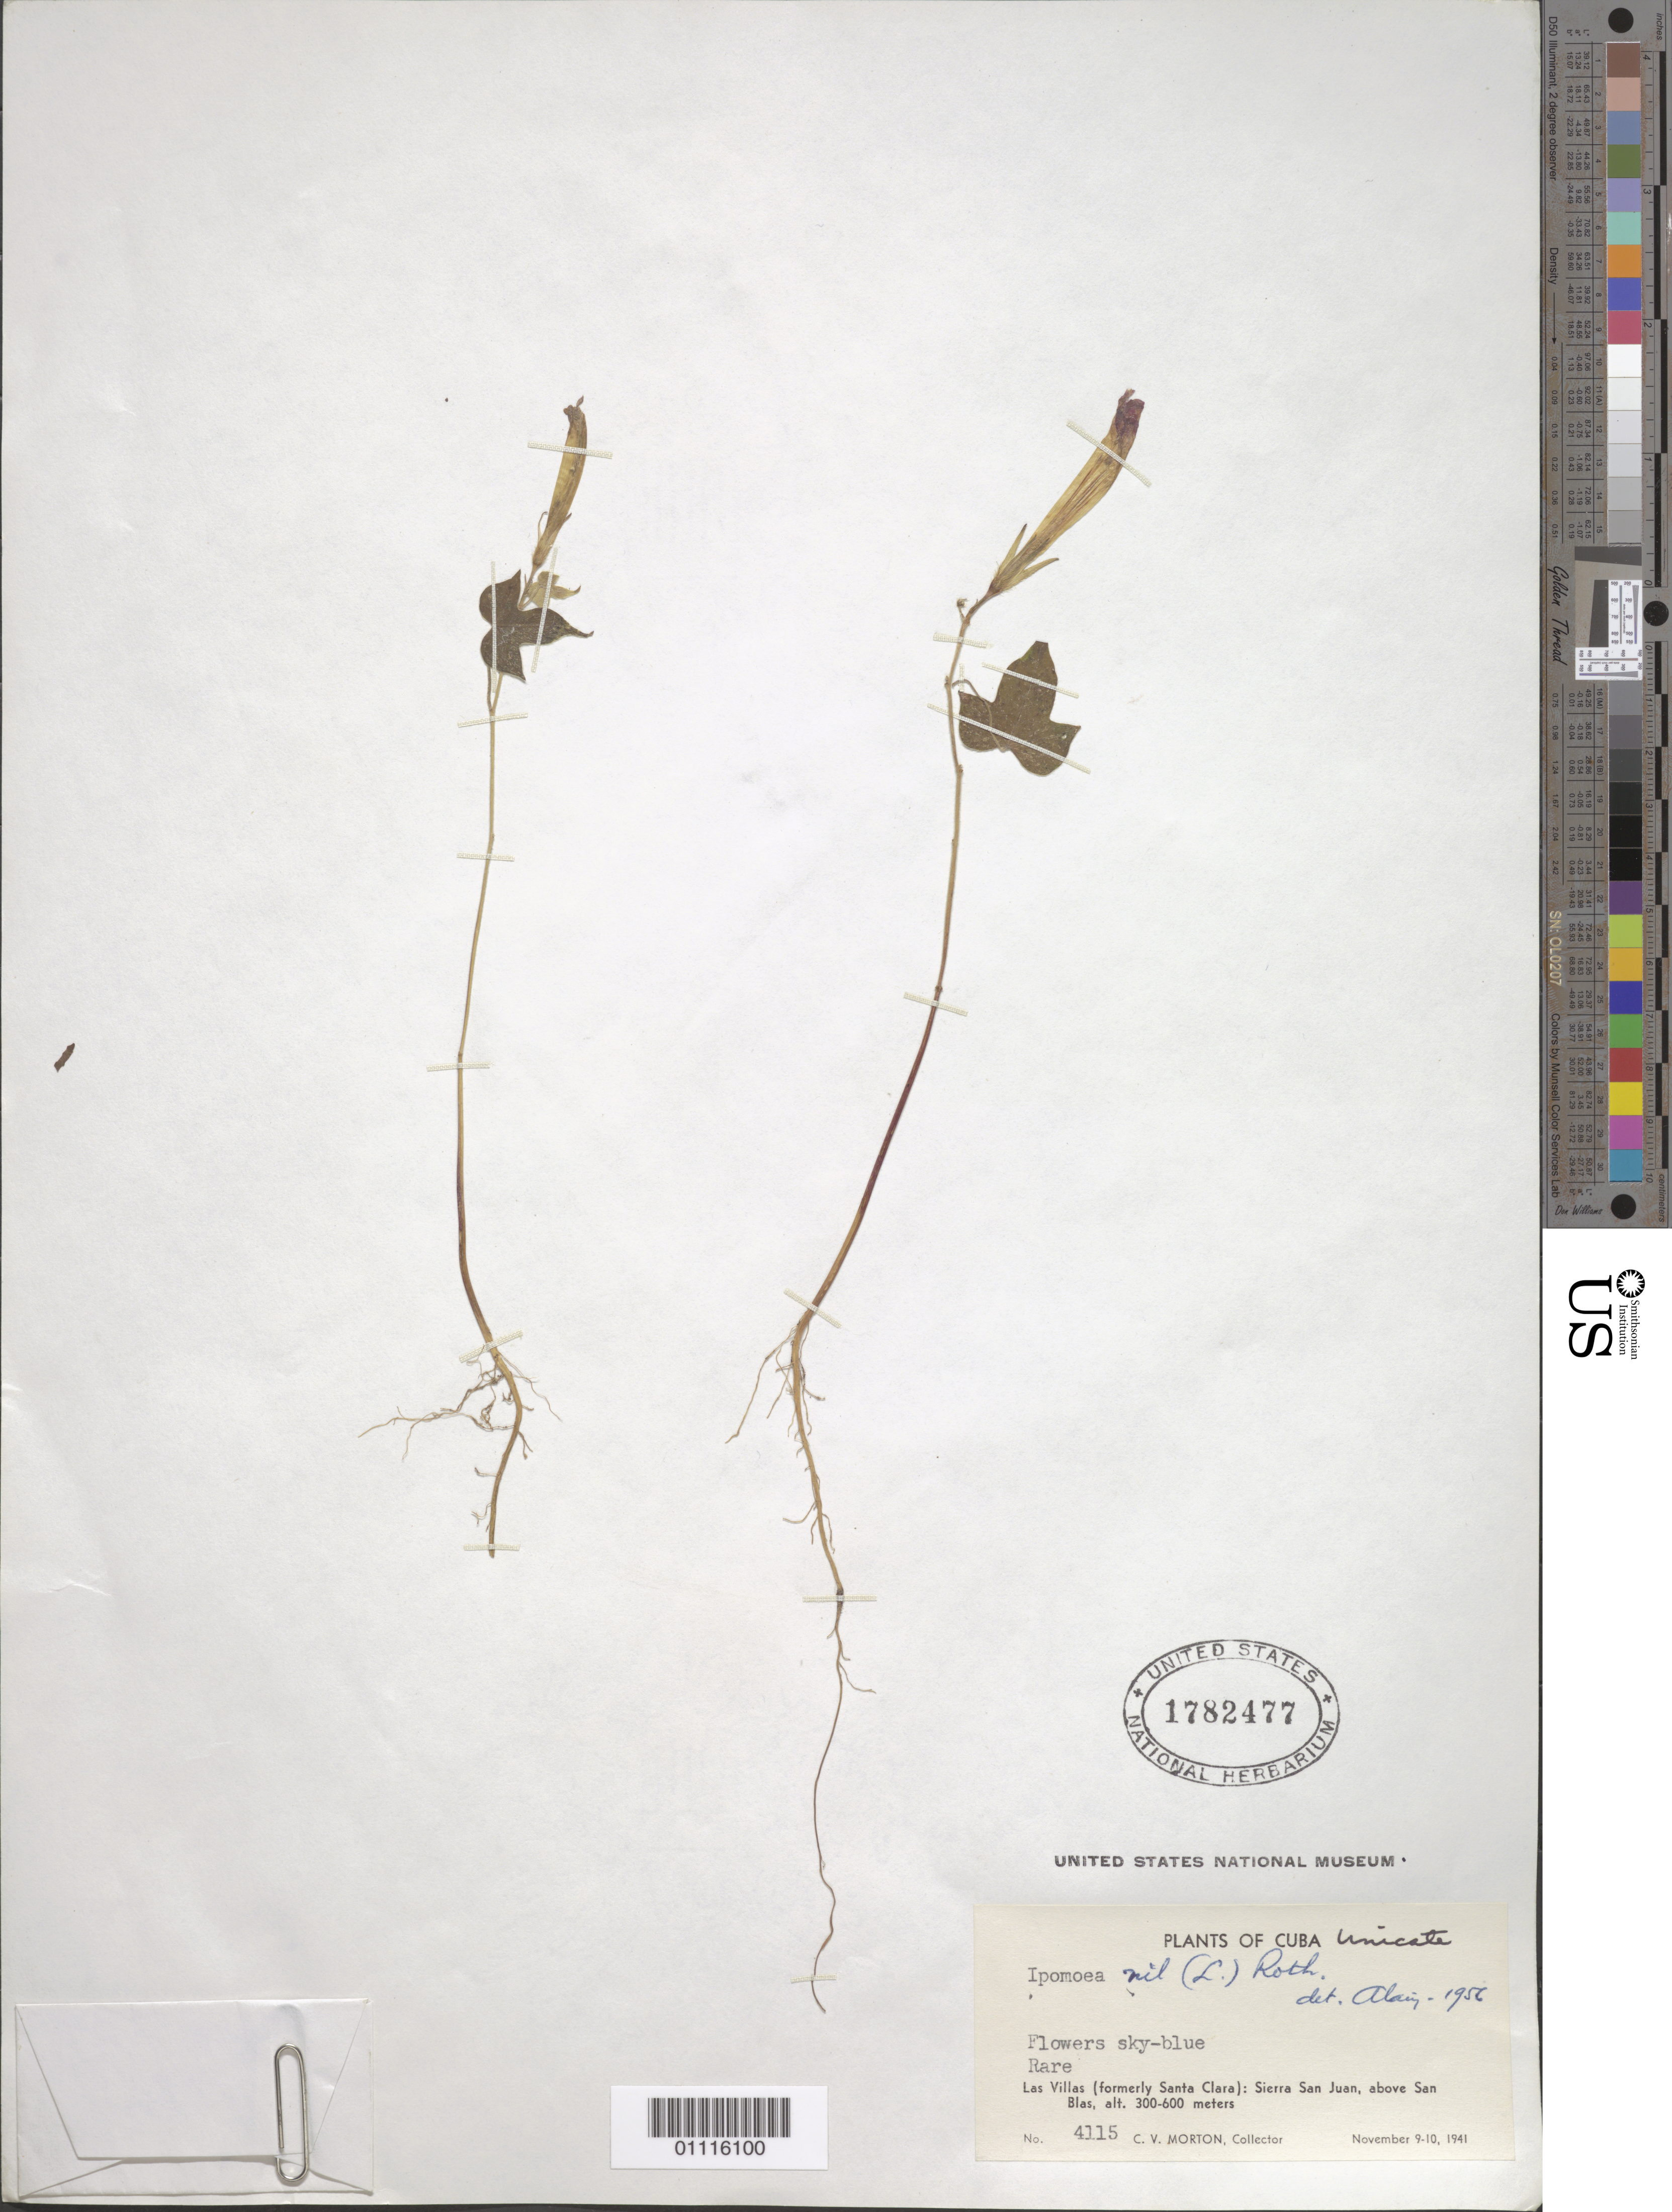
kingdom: Plantae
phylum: Tracheophyta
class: Magnoliopsida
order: Solanales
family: Convolvulaceae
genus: Ipomoea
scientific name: Ipomoea nil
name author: (L.) Roth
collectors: C. V. Morton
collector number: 4115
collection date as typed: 09 Nov 1941 to 10 Nov 1941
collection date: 1941-11-09/1941-11-10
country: Cuba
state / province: Cienfuegos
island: Cuba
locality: Sierra San Juan, above San Blas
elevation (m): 300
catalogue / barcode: US 1782477